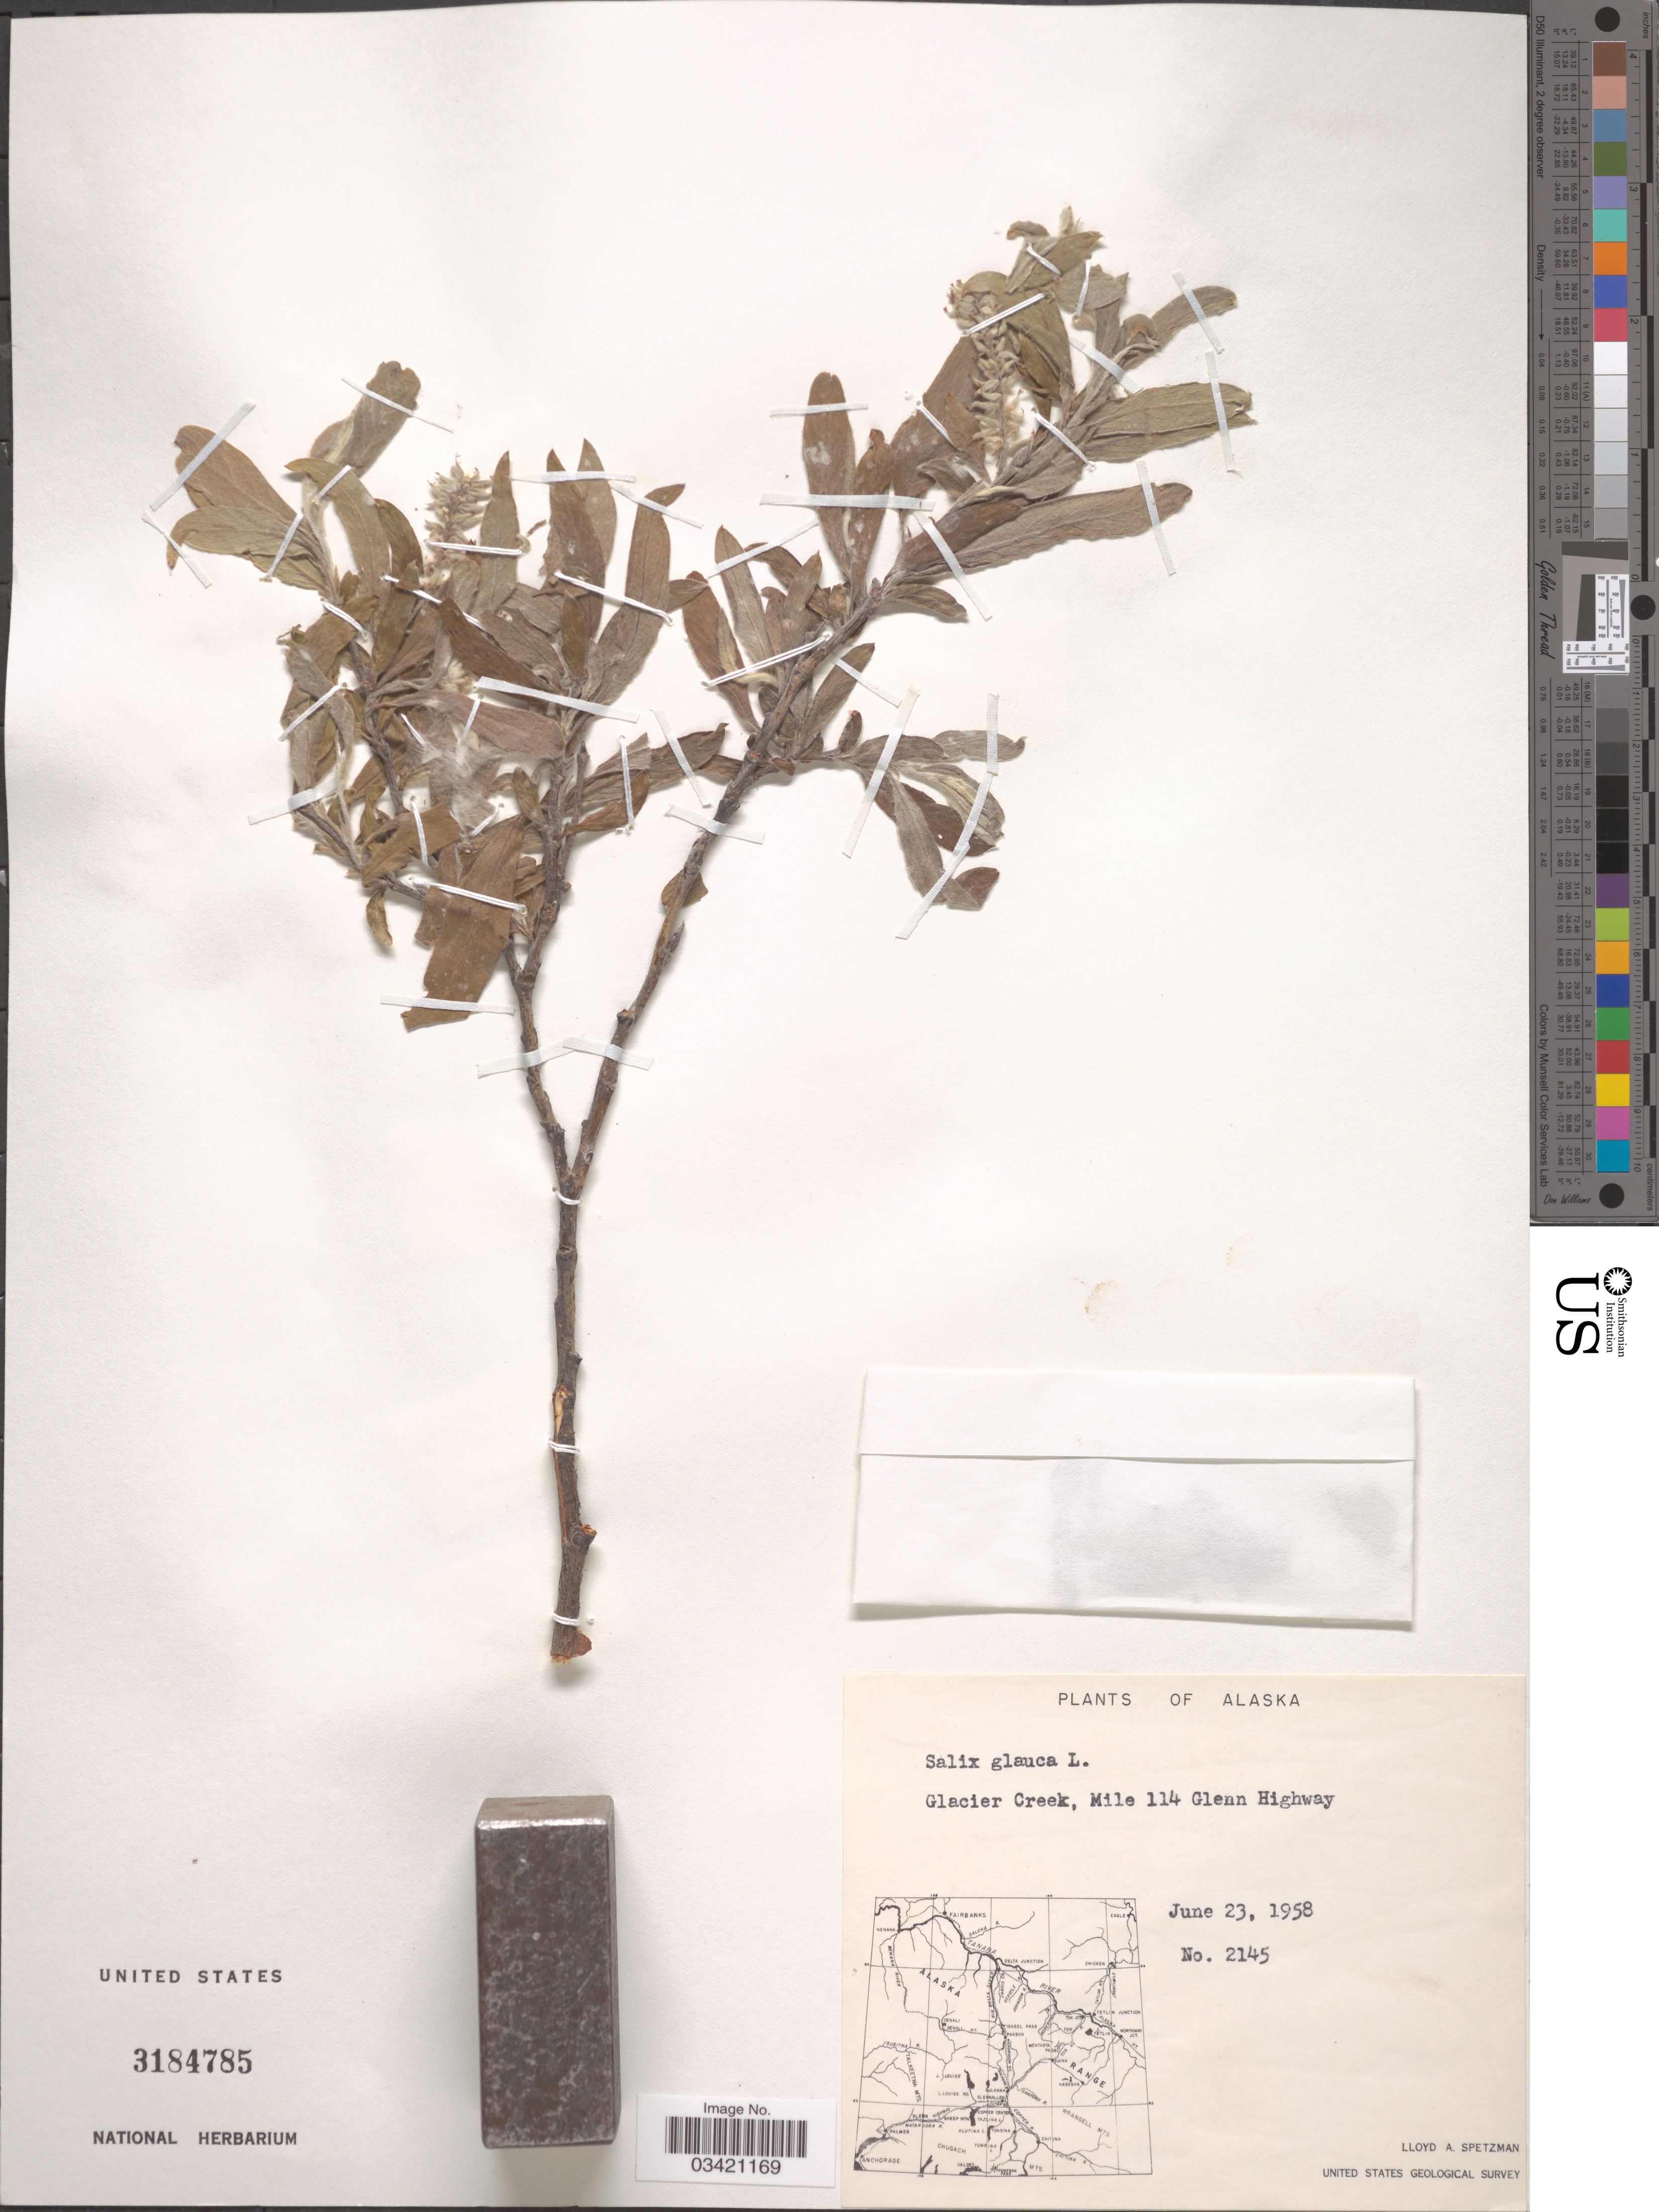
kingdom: Plantae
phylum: Tracheophyta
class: Magnoliopsida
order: Malpighiales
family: Salicaceae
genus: Salix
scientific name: Salix glauca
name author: L.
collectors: L. Spetzman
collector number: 2145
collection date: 1958-06-23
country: United States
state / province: Alaska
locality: Glacier Creek, Mile 114 Glenn Highway.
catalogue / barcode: US 3184785